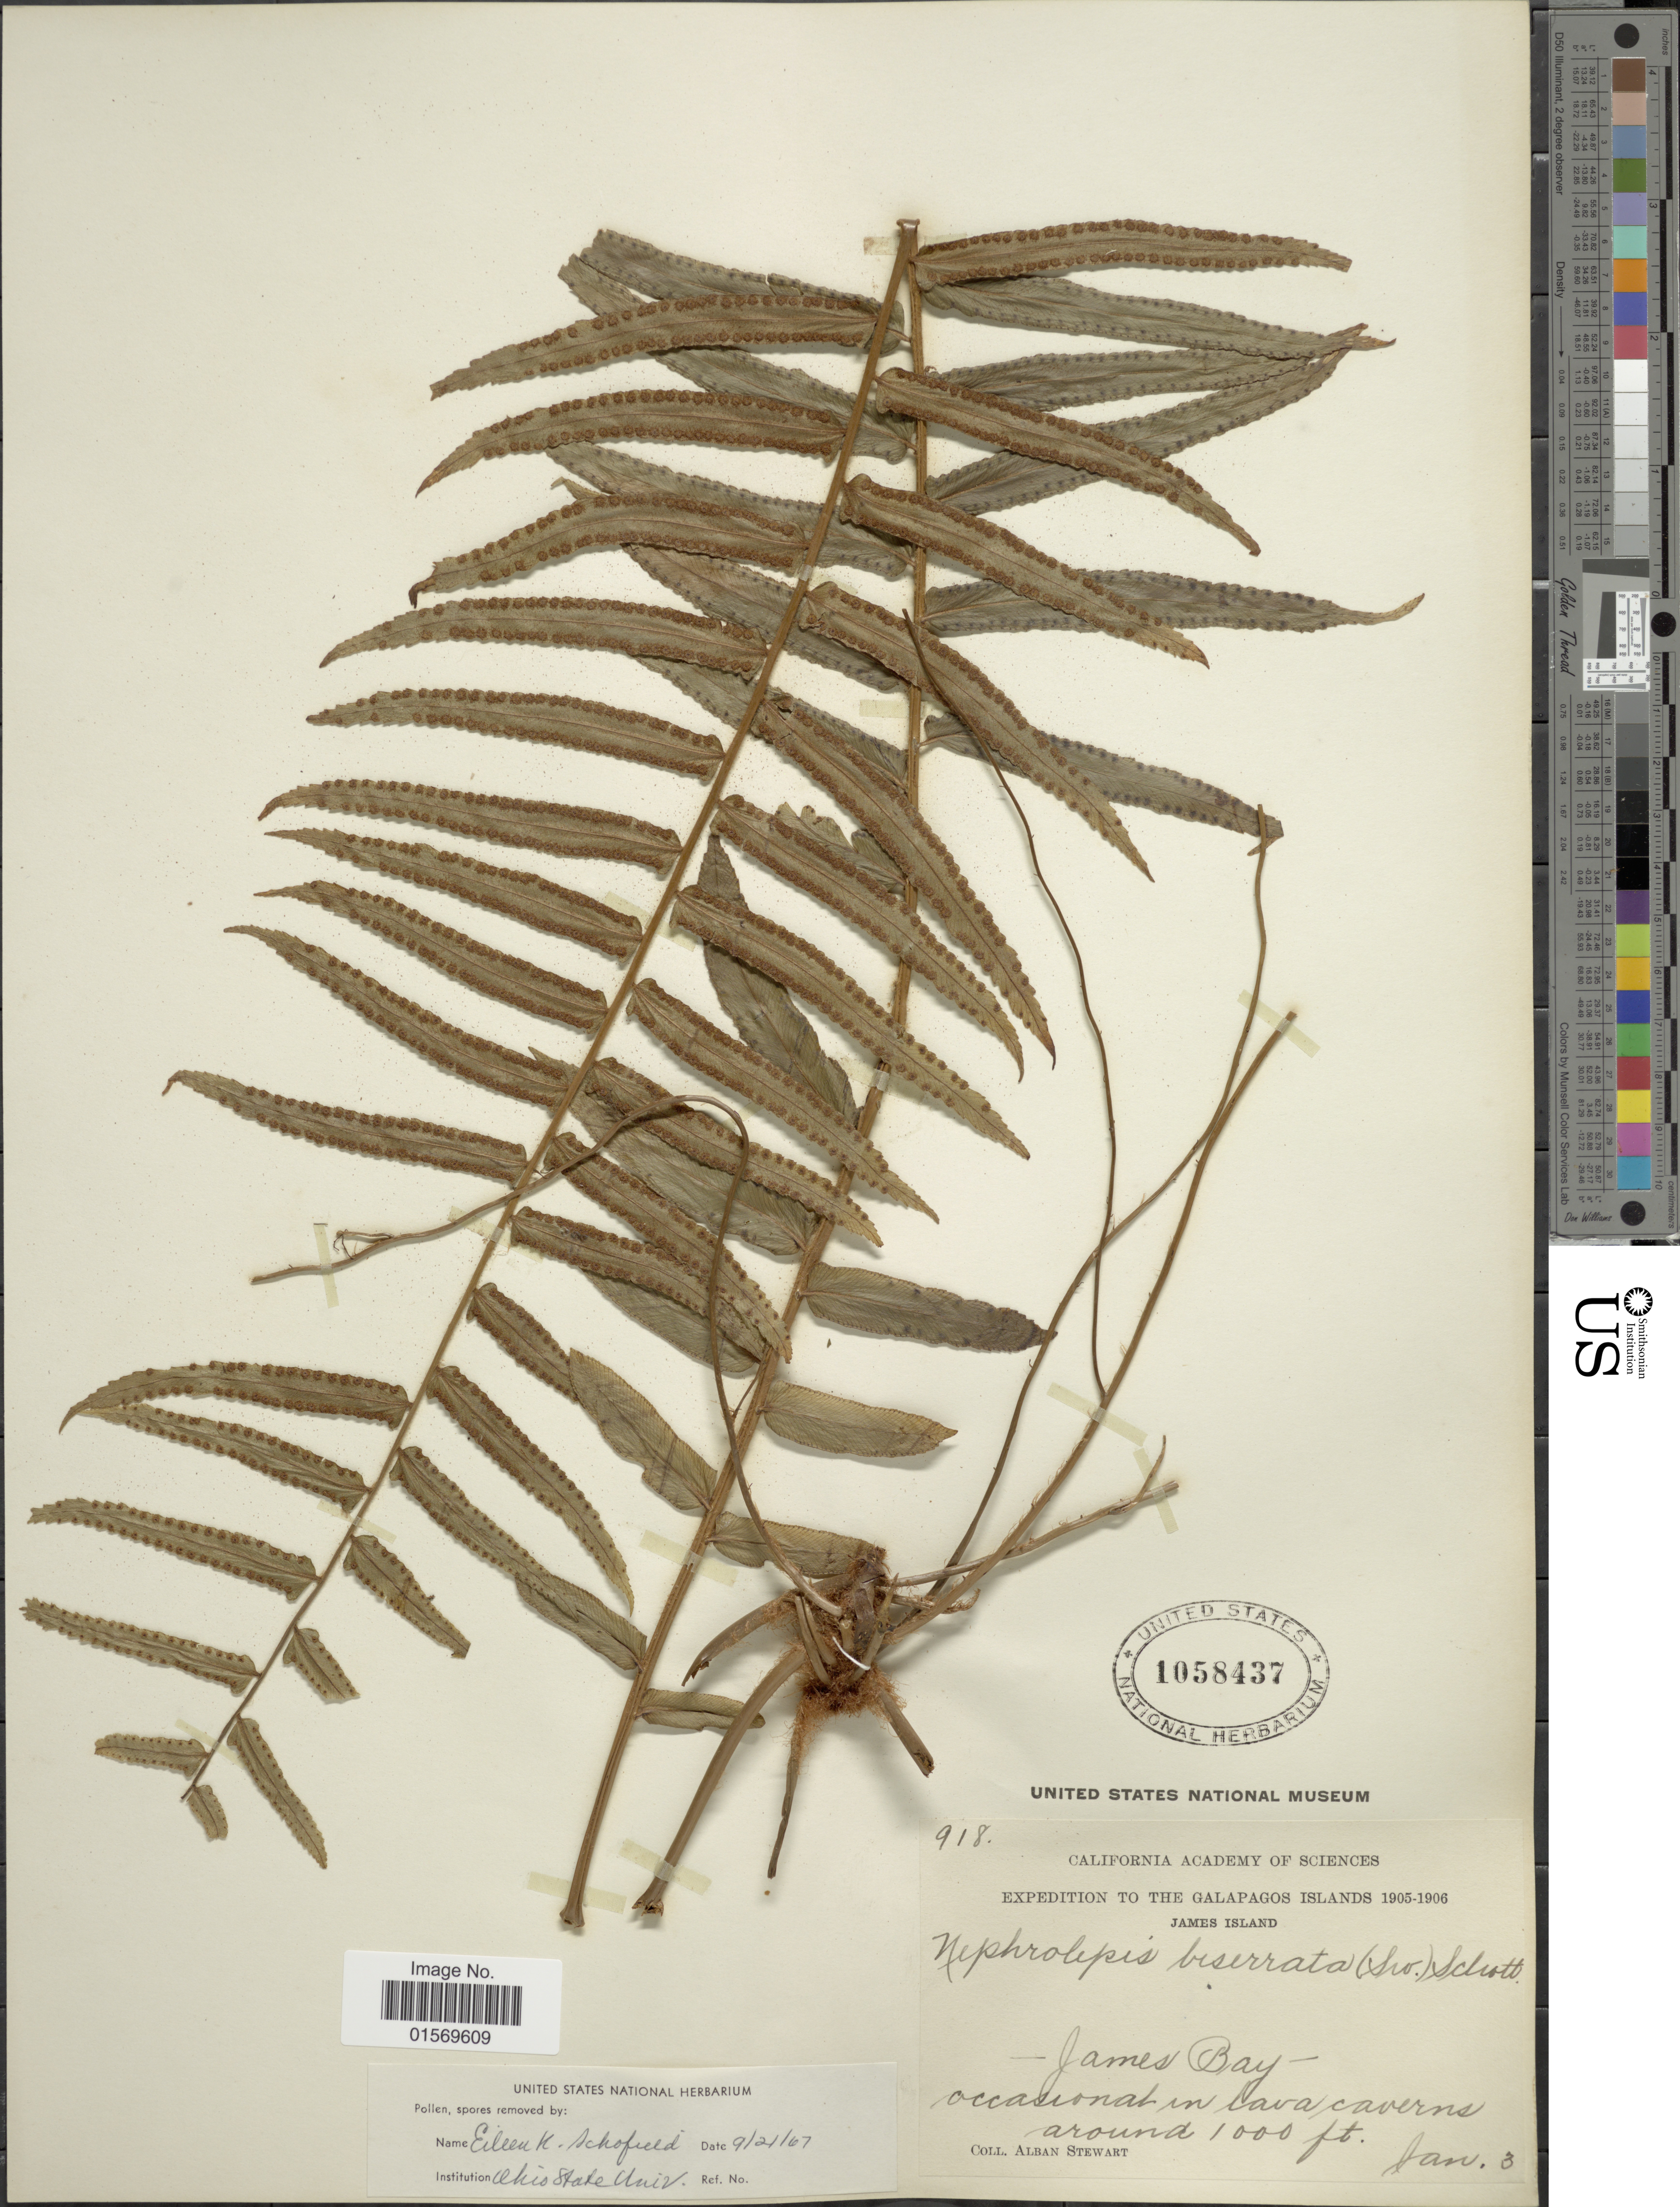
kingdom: Plantae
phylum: Tracheophyta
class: Polypodiopsida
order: Polypodiales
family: Nephrolepidaceae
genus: Nephrolepis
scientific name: Nephrolepis biserrata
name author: (Sw.) Schott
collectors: A. Stewart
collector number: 918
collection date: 1905-01-03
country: Ecuador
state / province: Colón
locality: Galapagos Islands, James Island, James Bay.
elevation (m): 305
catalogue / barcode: US 1058437